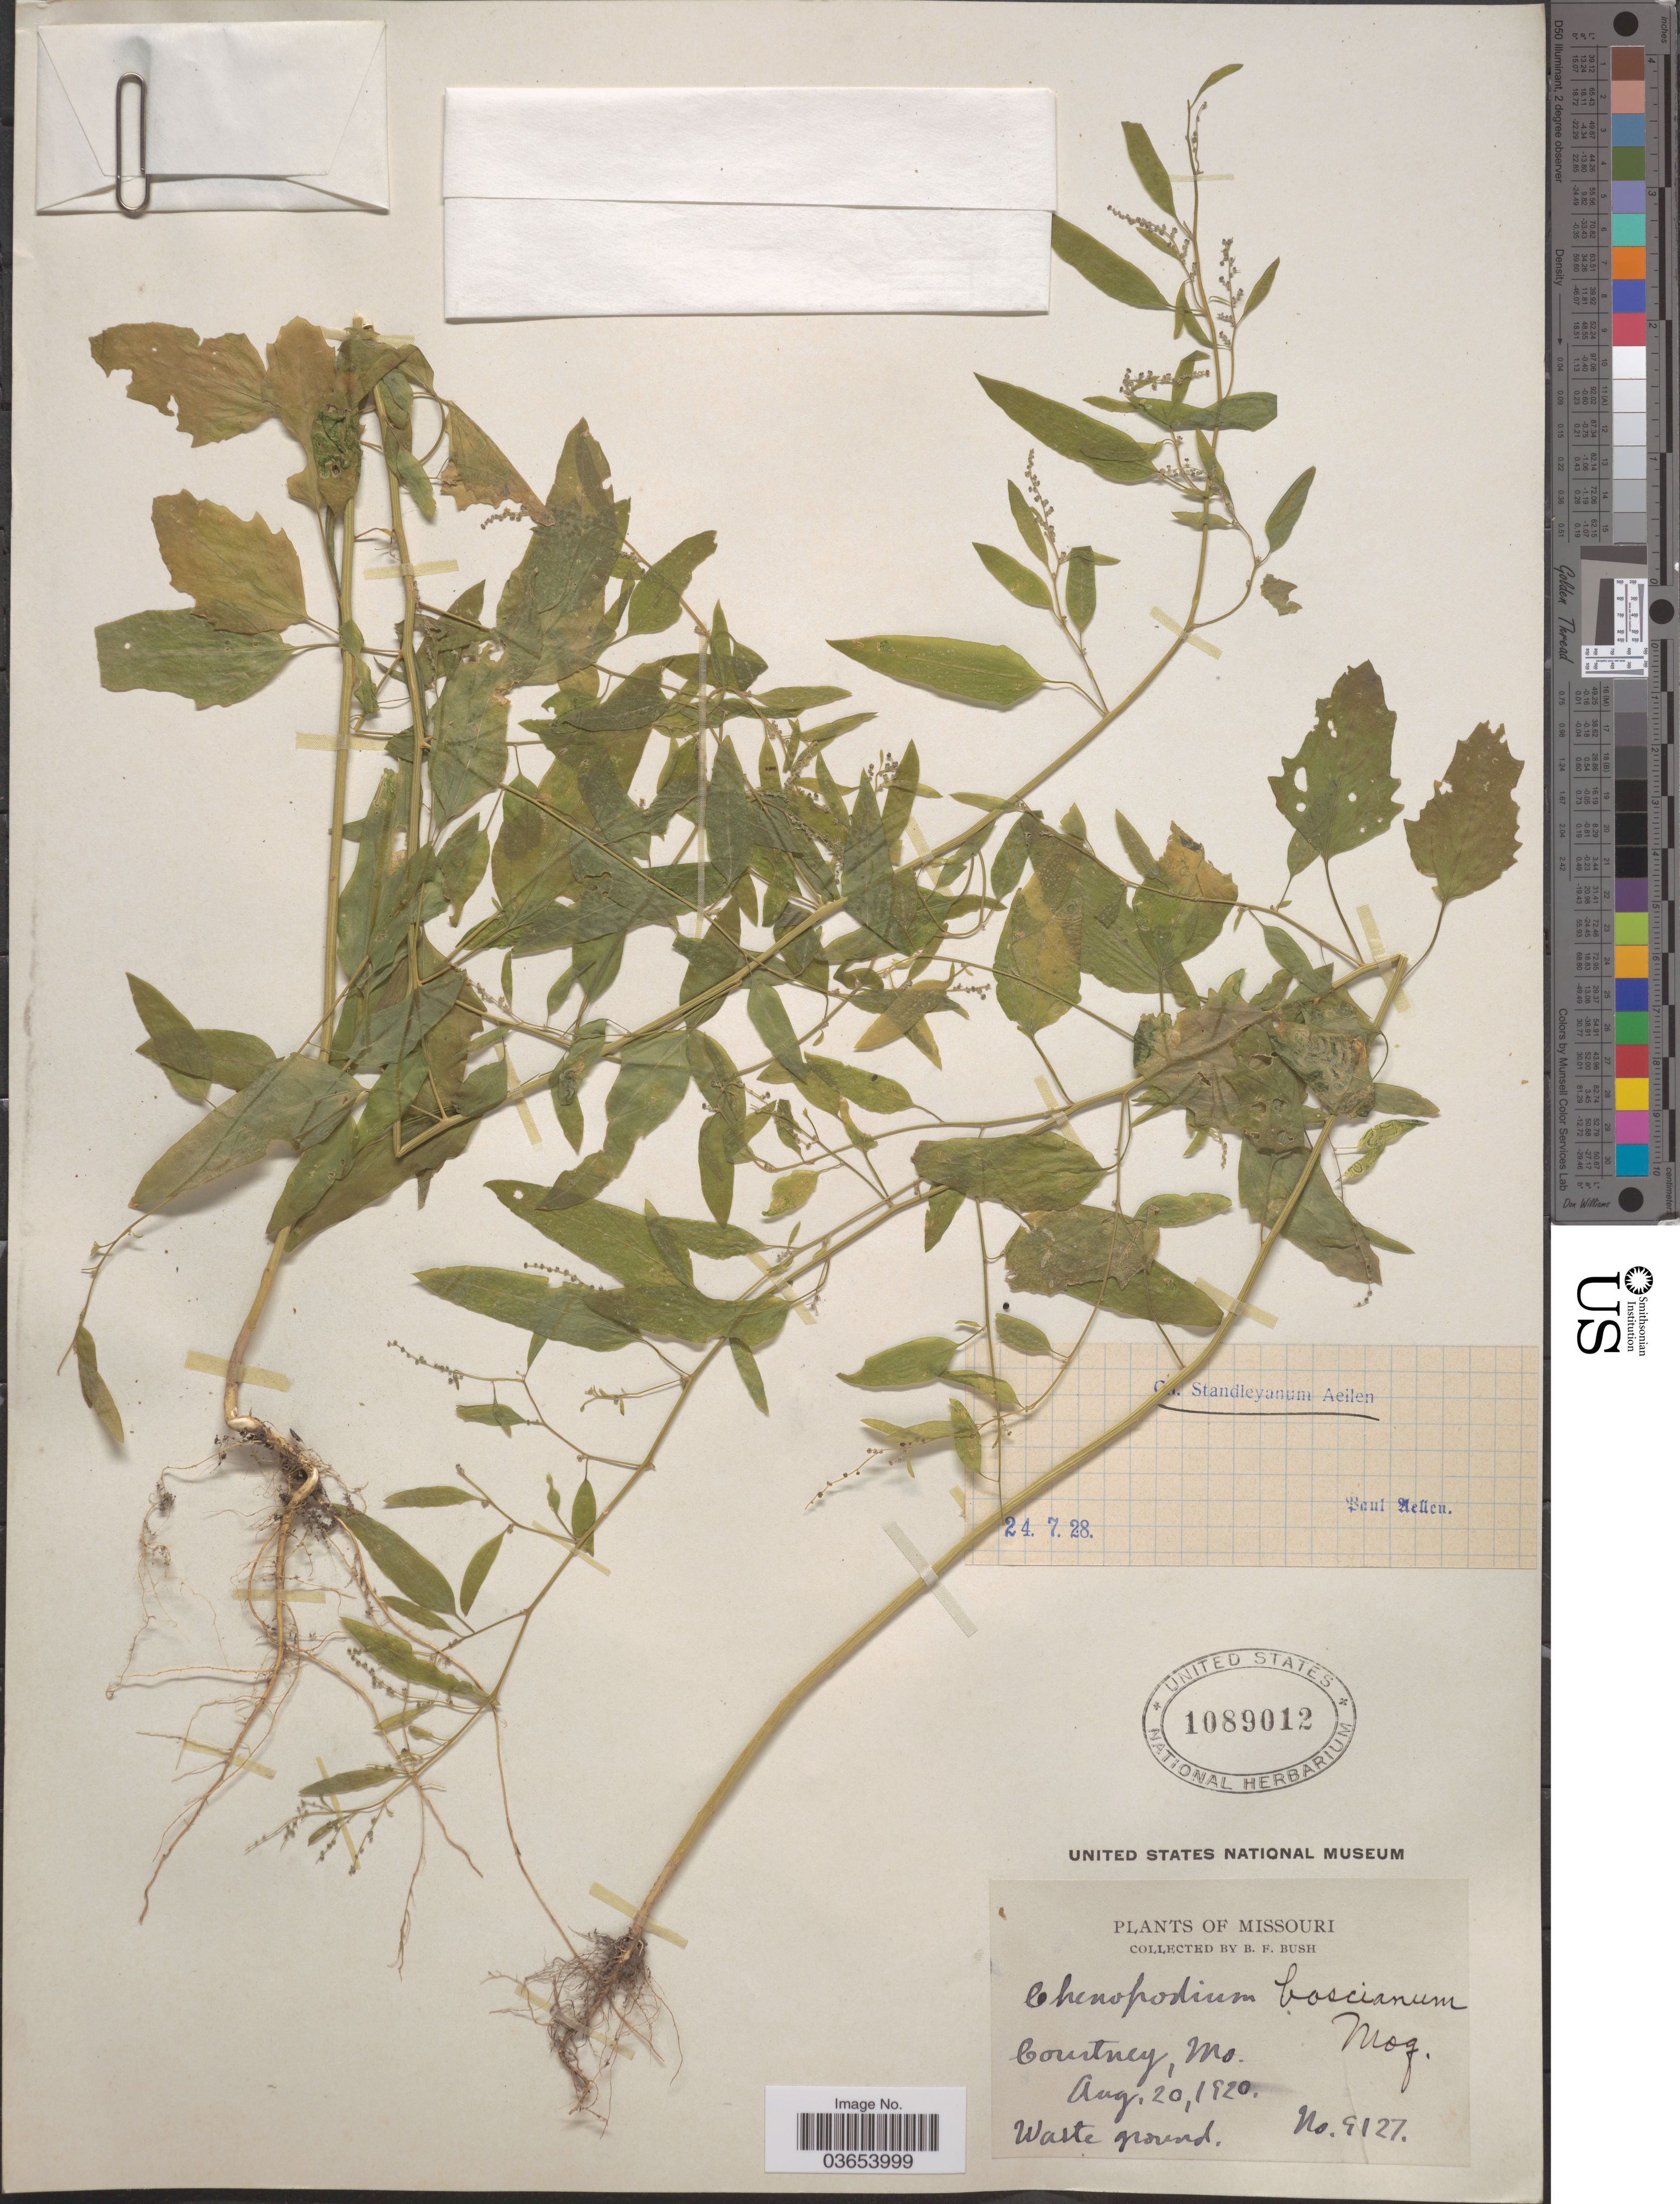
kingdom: Plantae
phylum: Tracheophyta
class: Magnoliopsida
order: Caryophyllales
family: Amaranthaceae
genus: Chenopodium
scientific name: Chenopodium standleyanum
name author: Aellen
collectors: B. F. Bush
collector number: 9127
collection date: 1920-08-20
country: United States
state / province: Missouri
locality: Courtney.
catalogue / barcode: US 1089012